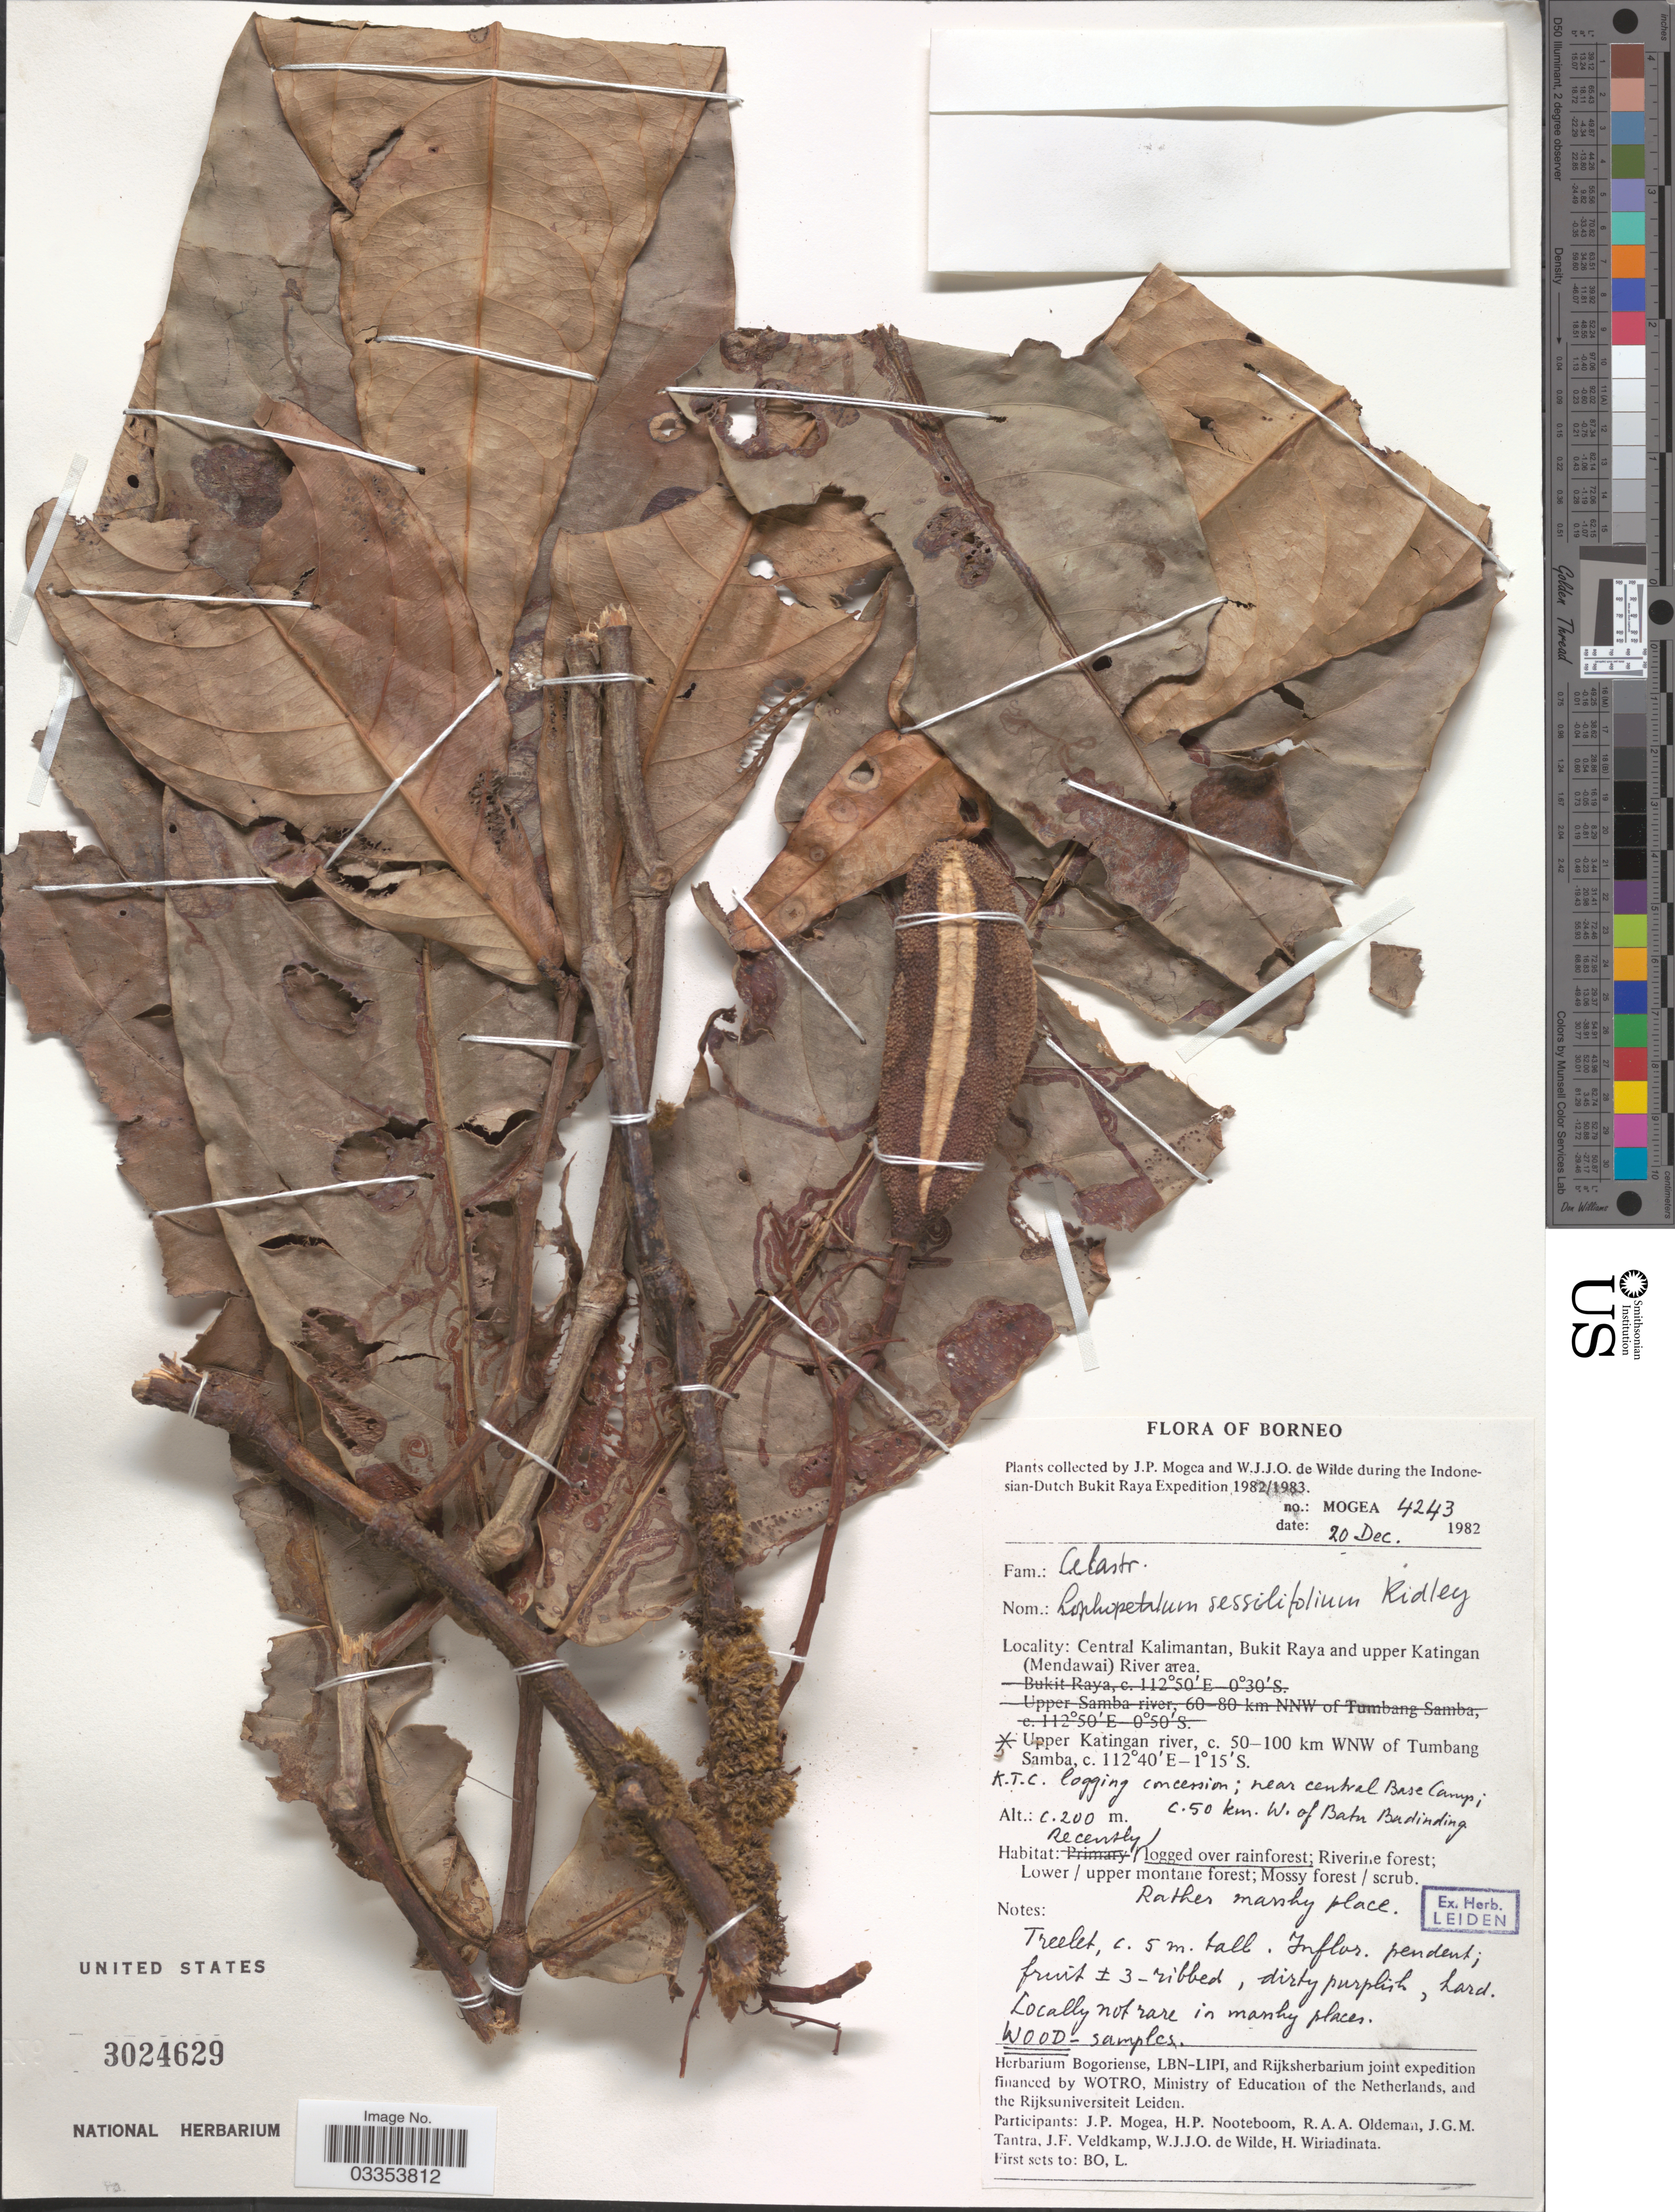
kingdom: Plantae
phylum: Tracheophyta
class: Magnoliopsida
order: Celastrales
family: Celastraceae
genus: Lophopetalum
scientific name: Lophopetalum sessilifolium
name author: Ridl.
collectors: J. Mogea & W. J. de Wilde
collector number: MOGEA 4243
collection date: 1982-12-20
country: Indonesia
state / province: Kalimantan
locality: Borneo. Central Kalimantan, Bukit Raya and upper Katingan (Mendawai) River area. Upper Katingan river, c. 50-100 km WNW of Tumbang Samba. K.T.C. logging concession; near central Base Camp; c. 50 km. W. of Batu Badinding.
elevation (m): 200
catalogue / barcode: US 3024629